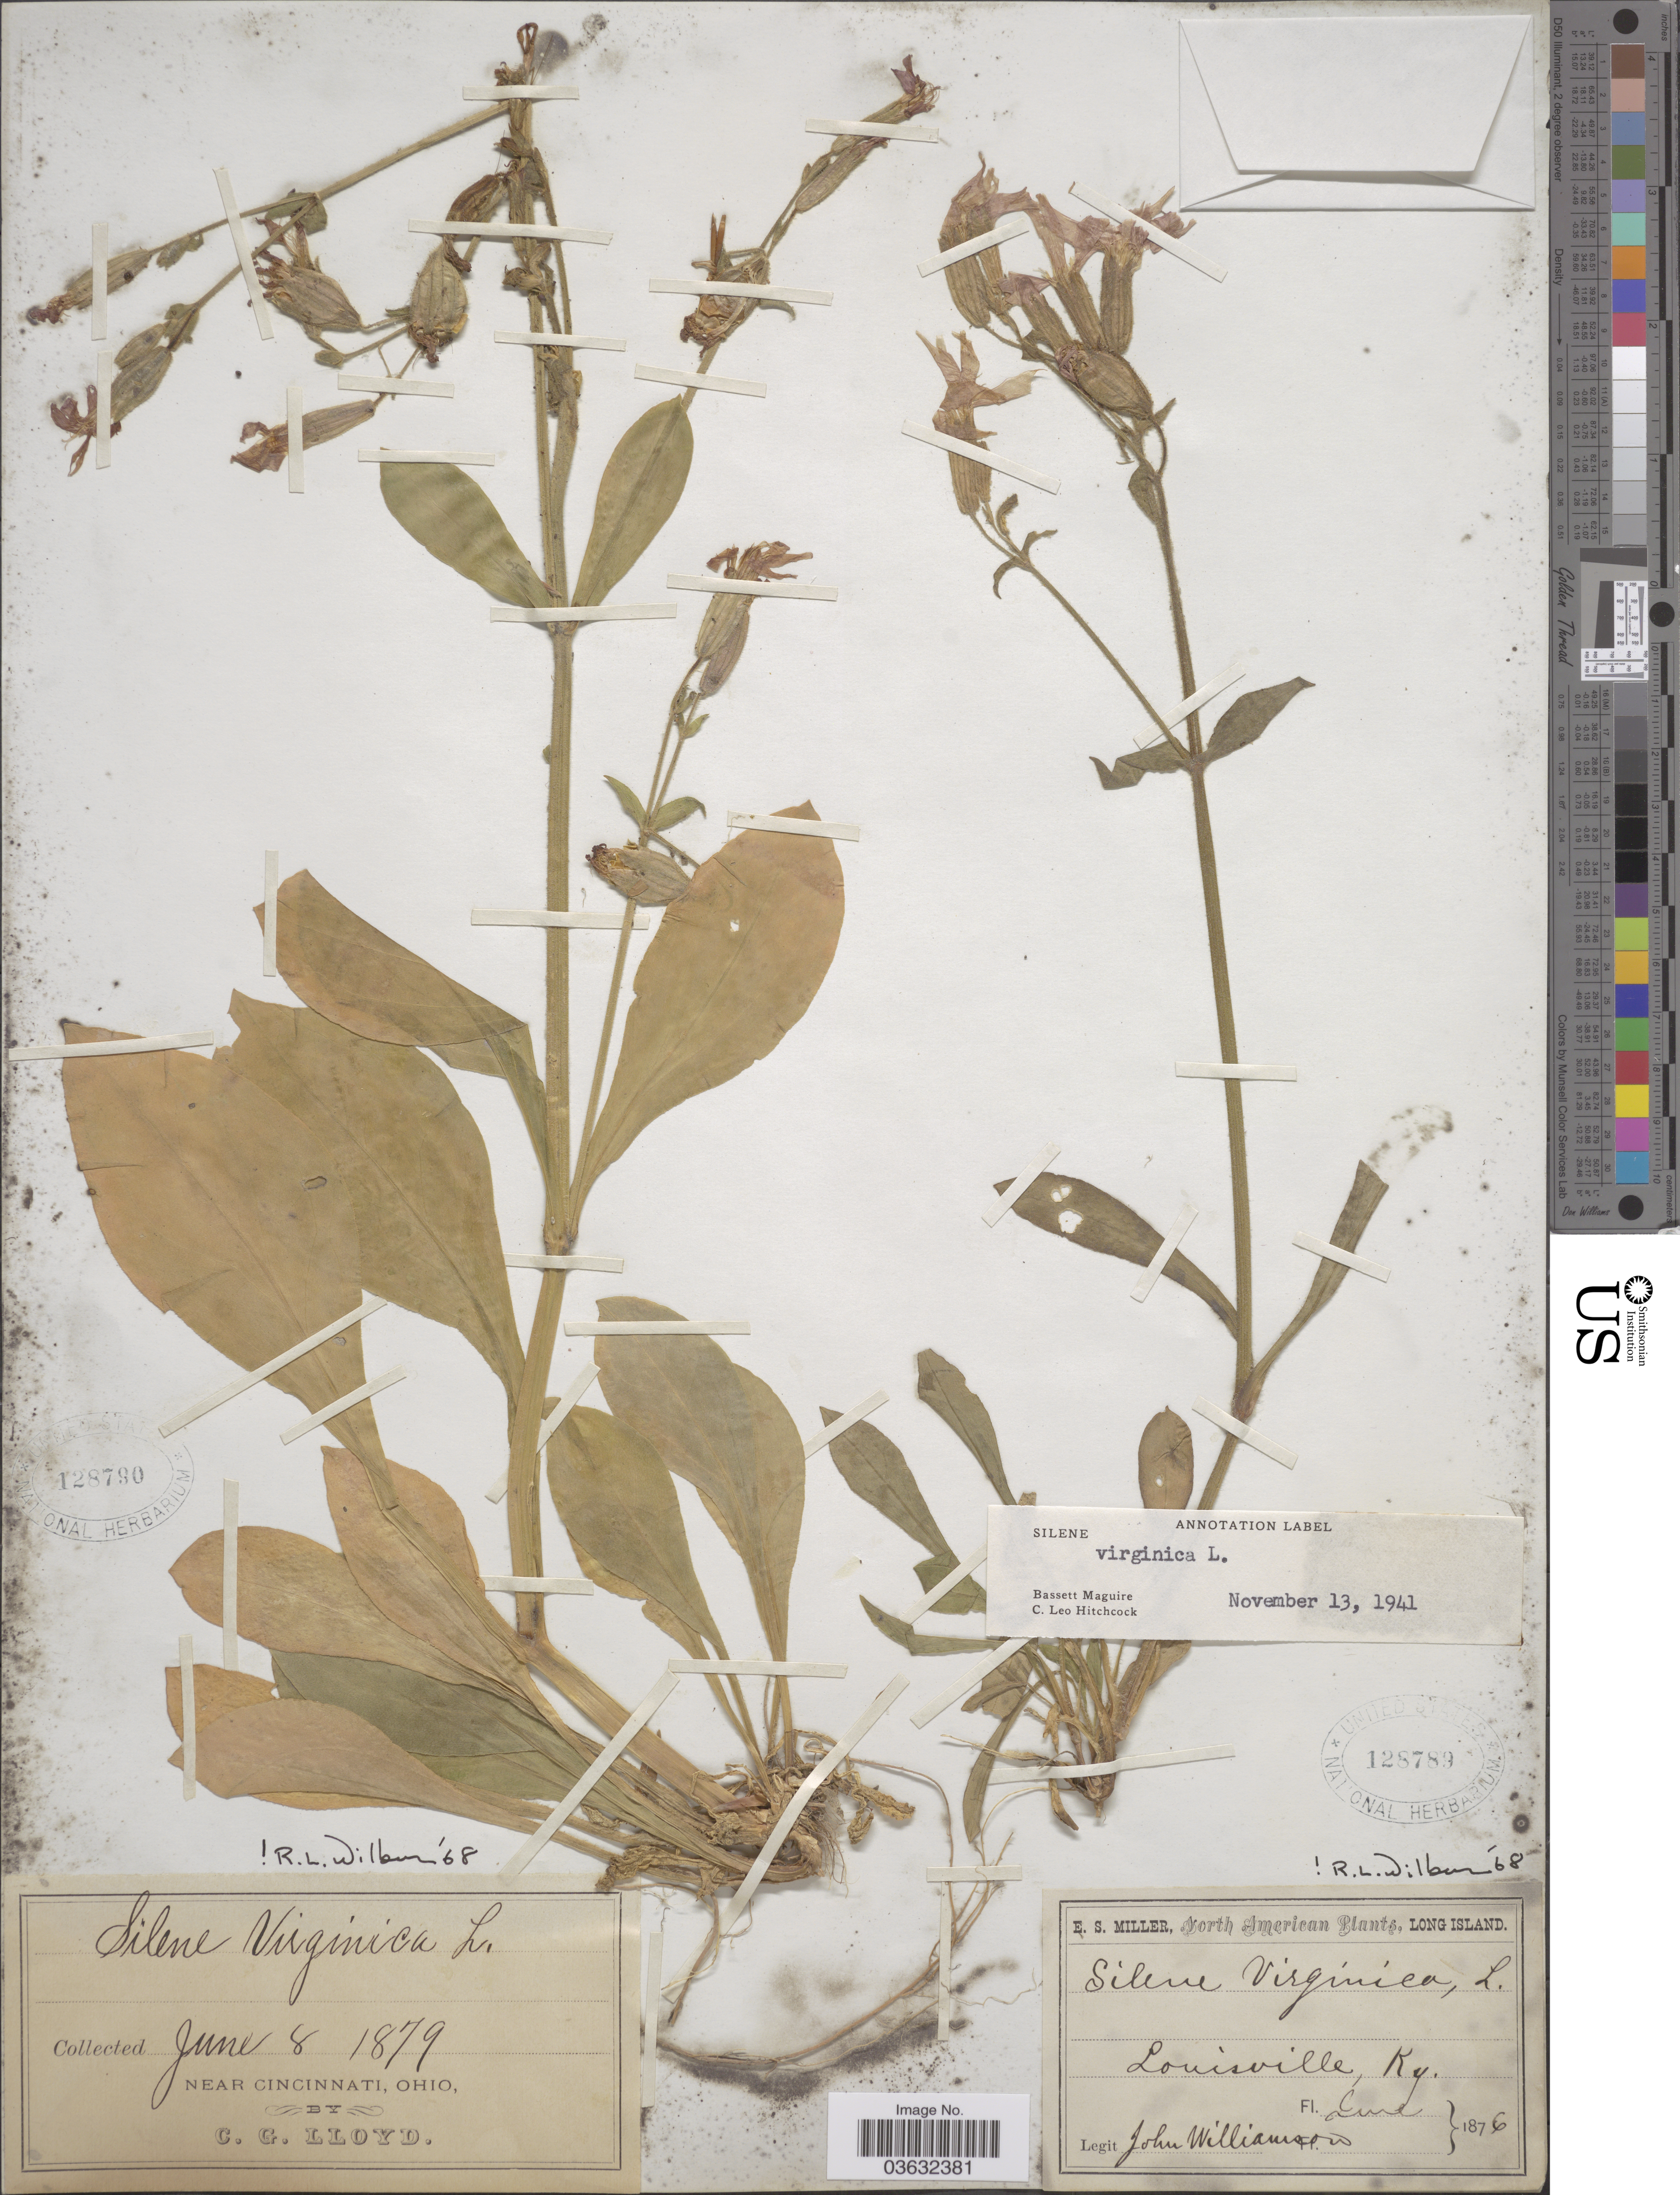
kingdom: Plantae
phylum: Tracheophyta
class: Magnoliopsida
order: Caryophyllales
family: Caryophyllaceae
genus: Silene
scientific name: Silene virginica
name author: L.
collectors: C. G. Lloyd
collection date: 1879-06-08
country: United States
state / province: Ohio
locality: Near Cincinnati.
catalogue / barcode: US 128790